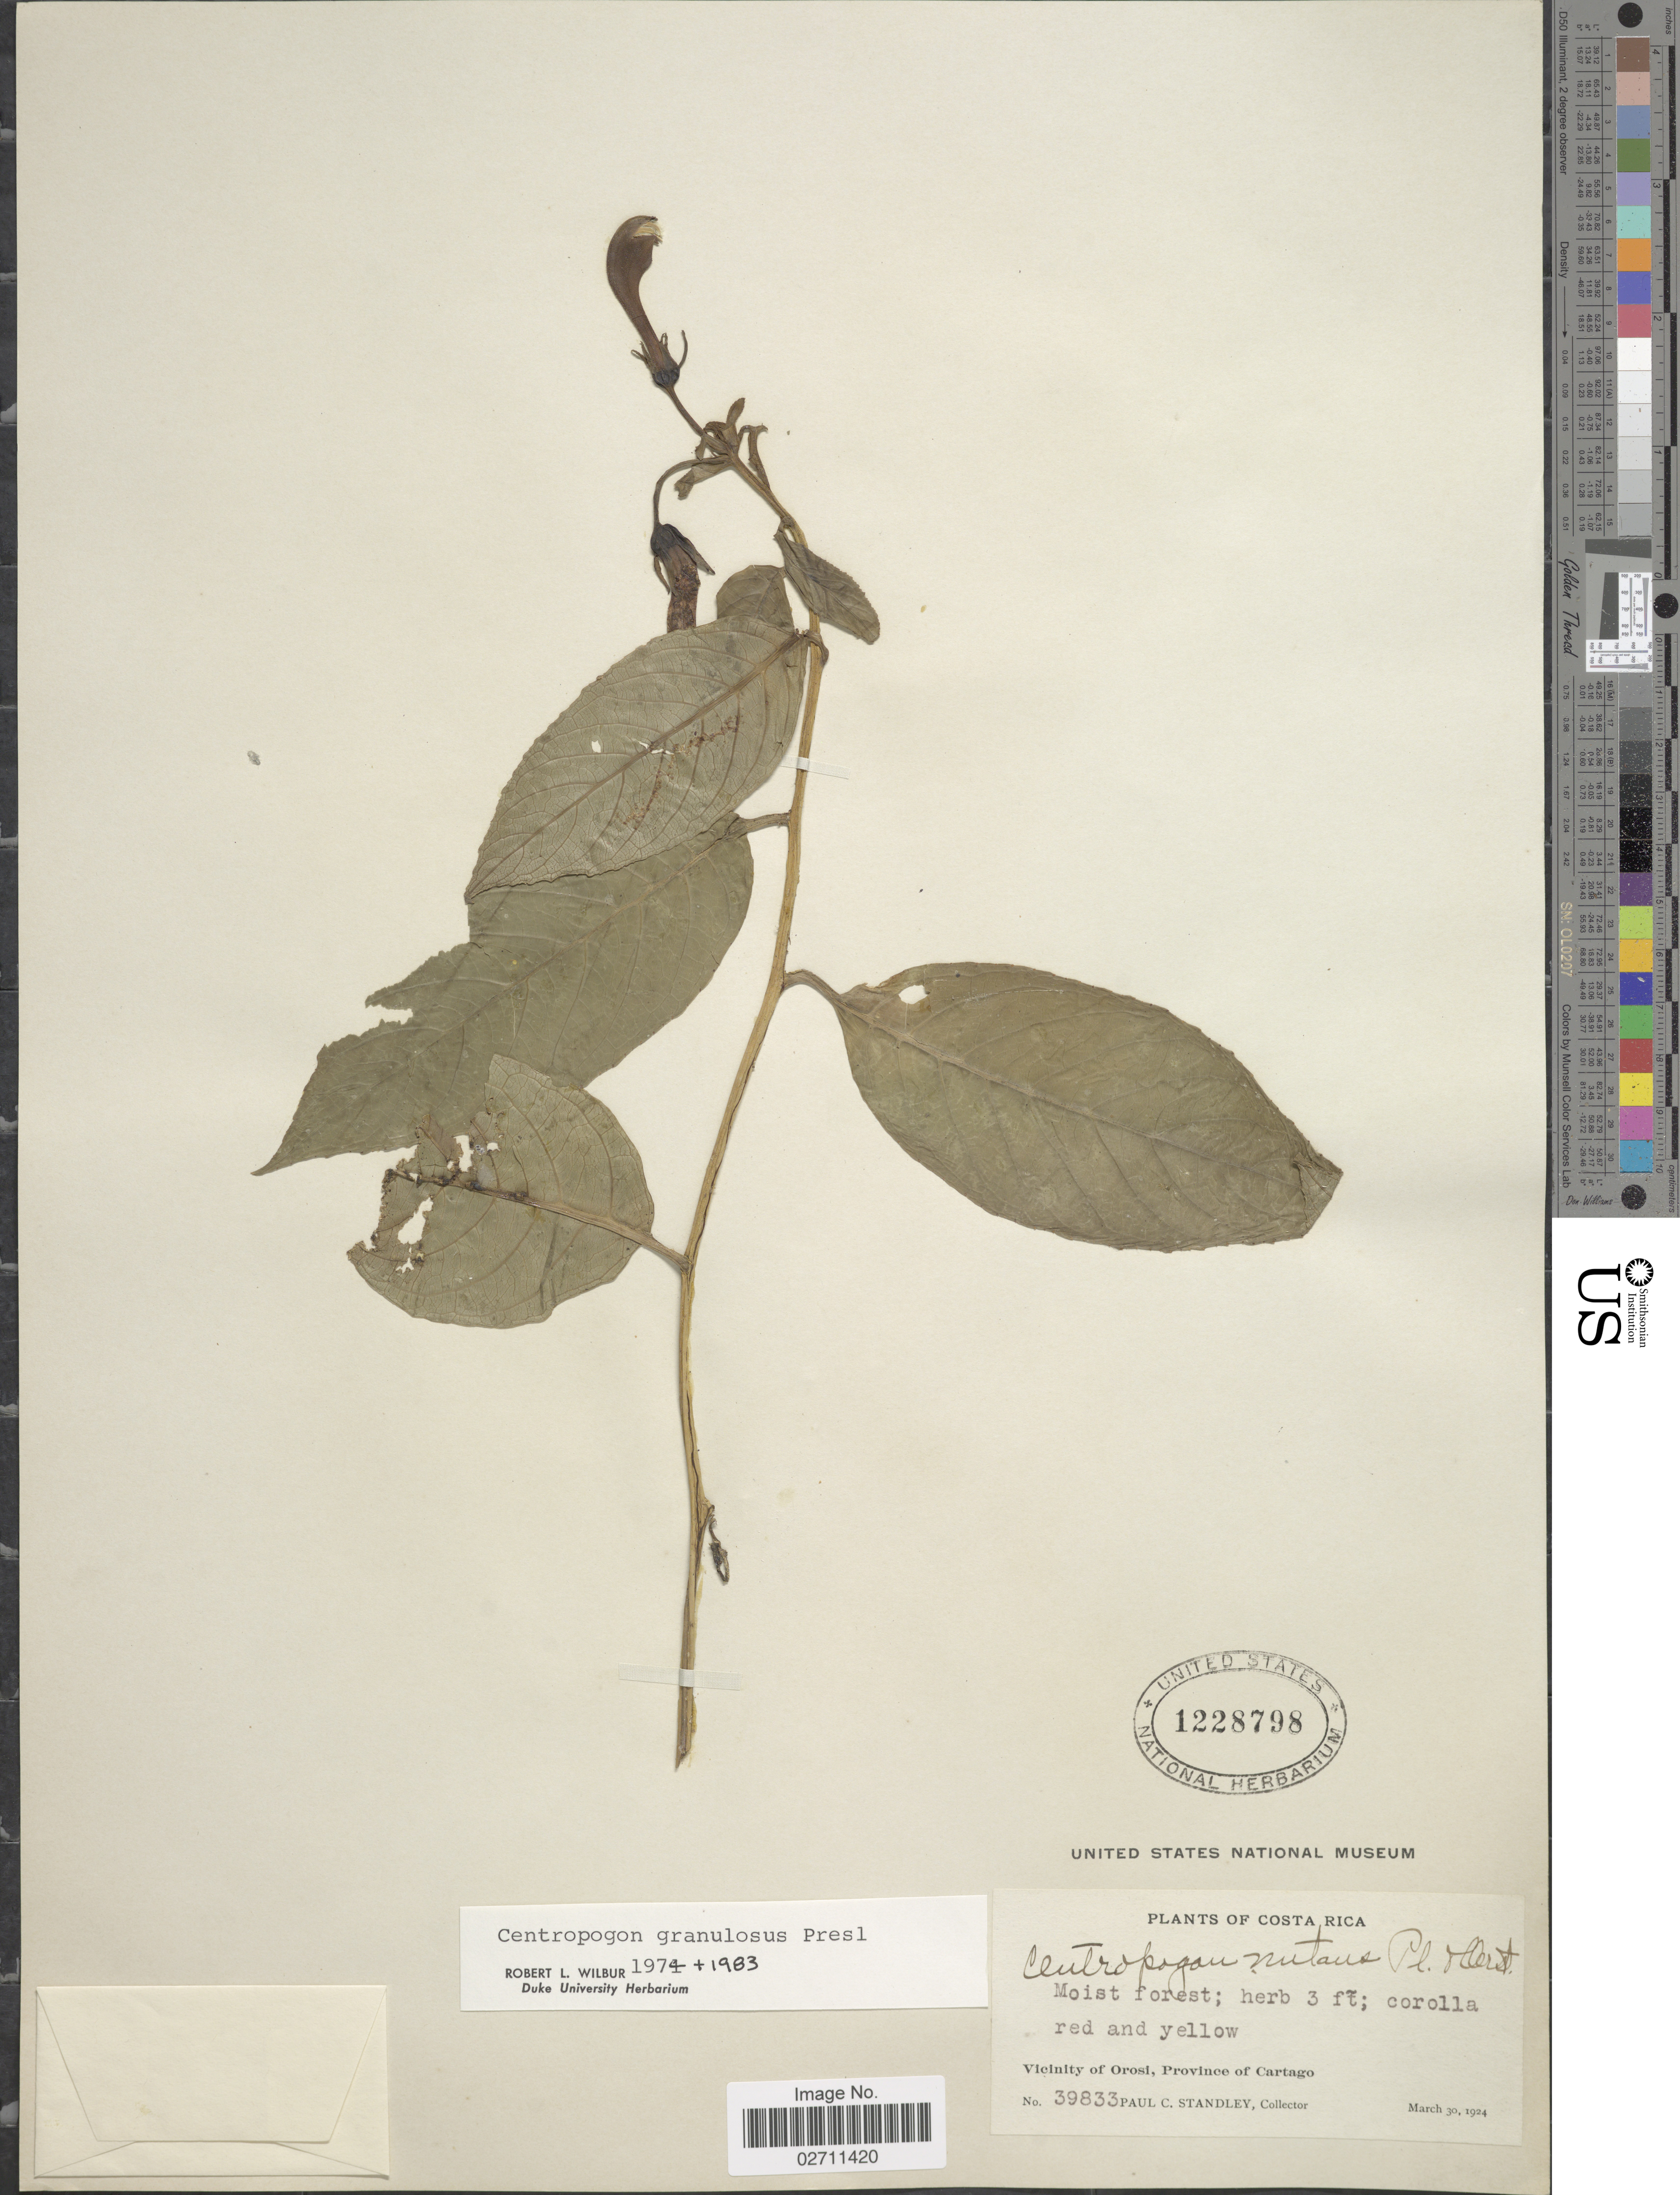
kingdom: Plantae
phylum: Tracheophyta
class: Magnoliopsida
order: Asterales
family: Campanulaceae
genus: Centropogon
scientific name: Centropogon granulosus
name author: C. Presl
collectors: P. C. Standley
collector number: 39833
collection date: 1924-03-30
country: Costa Rica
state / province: Cartago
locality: Vicinity of Orosi.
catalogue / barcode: US 1228798